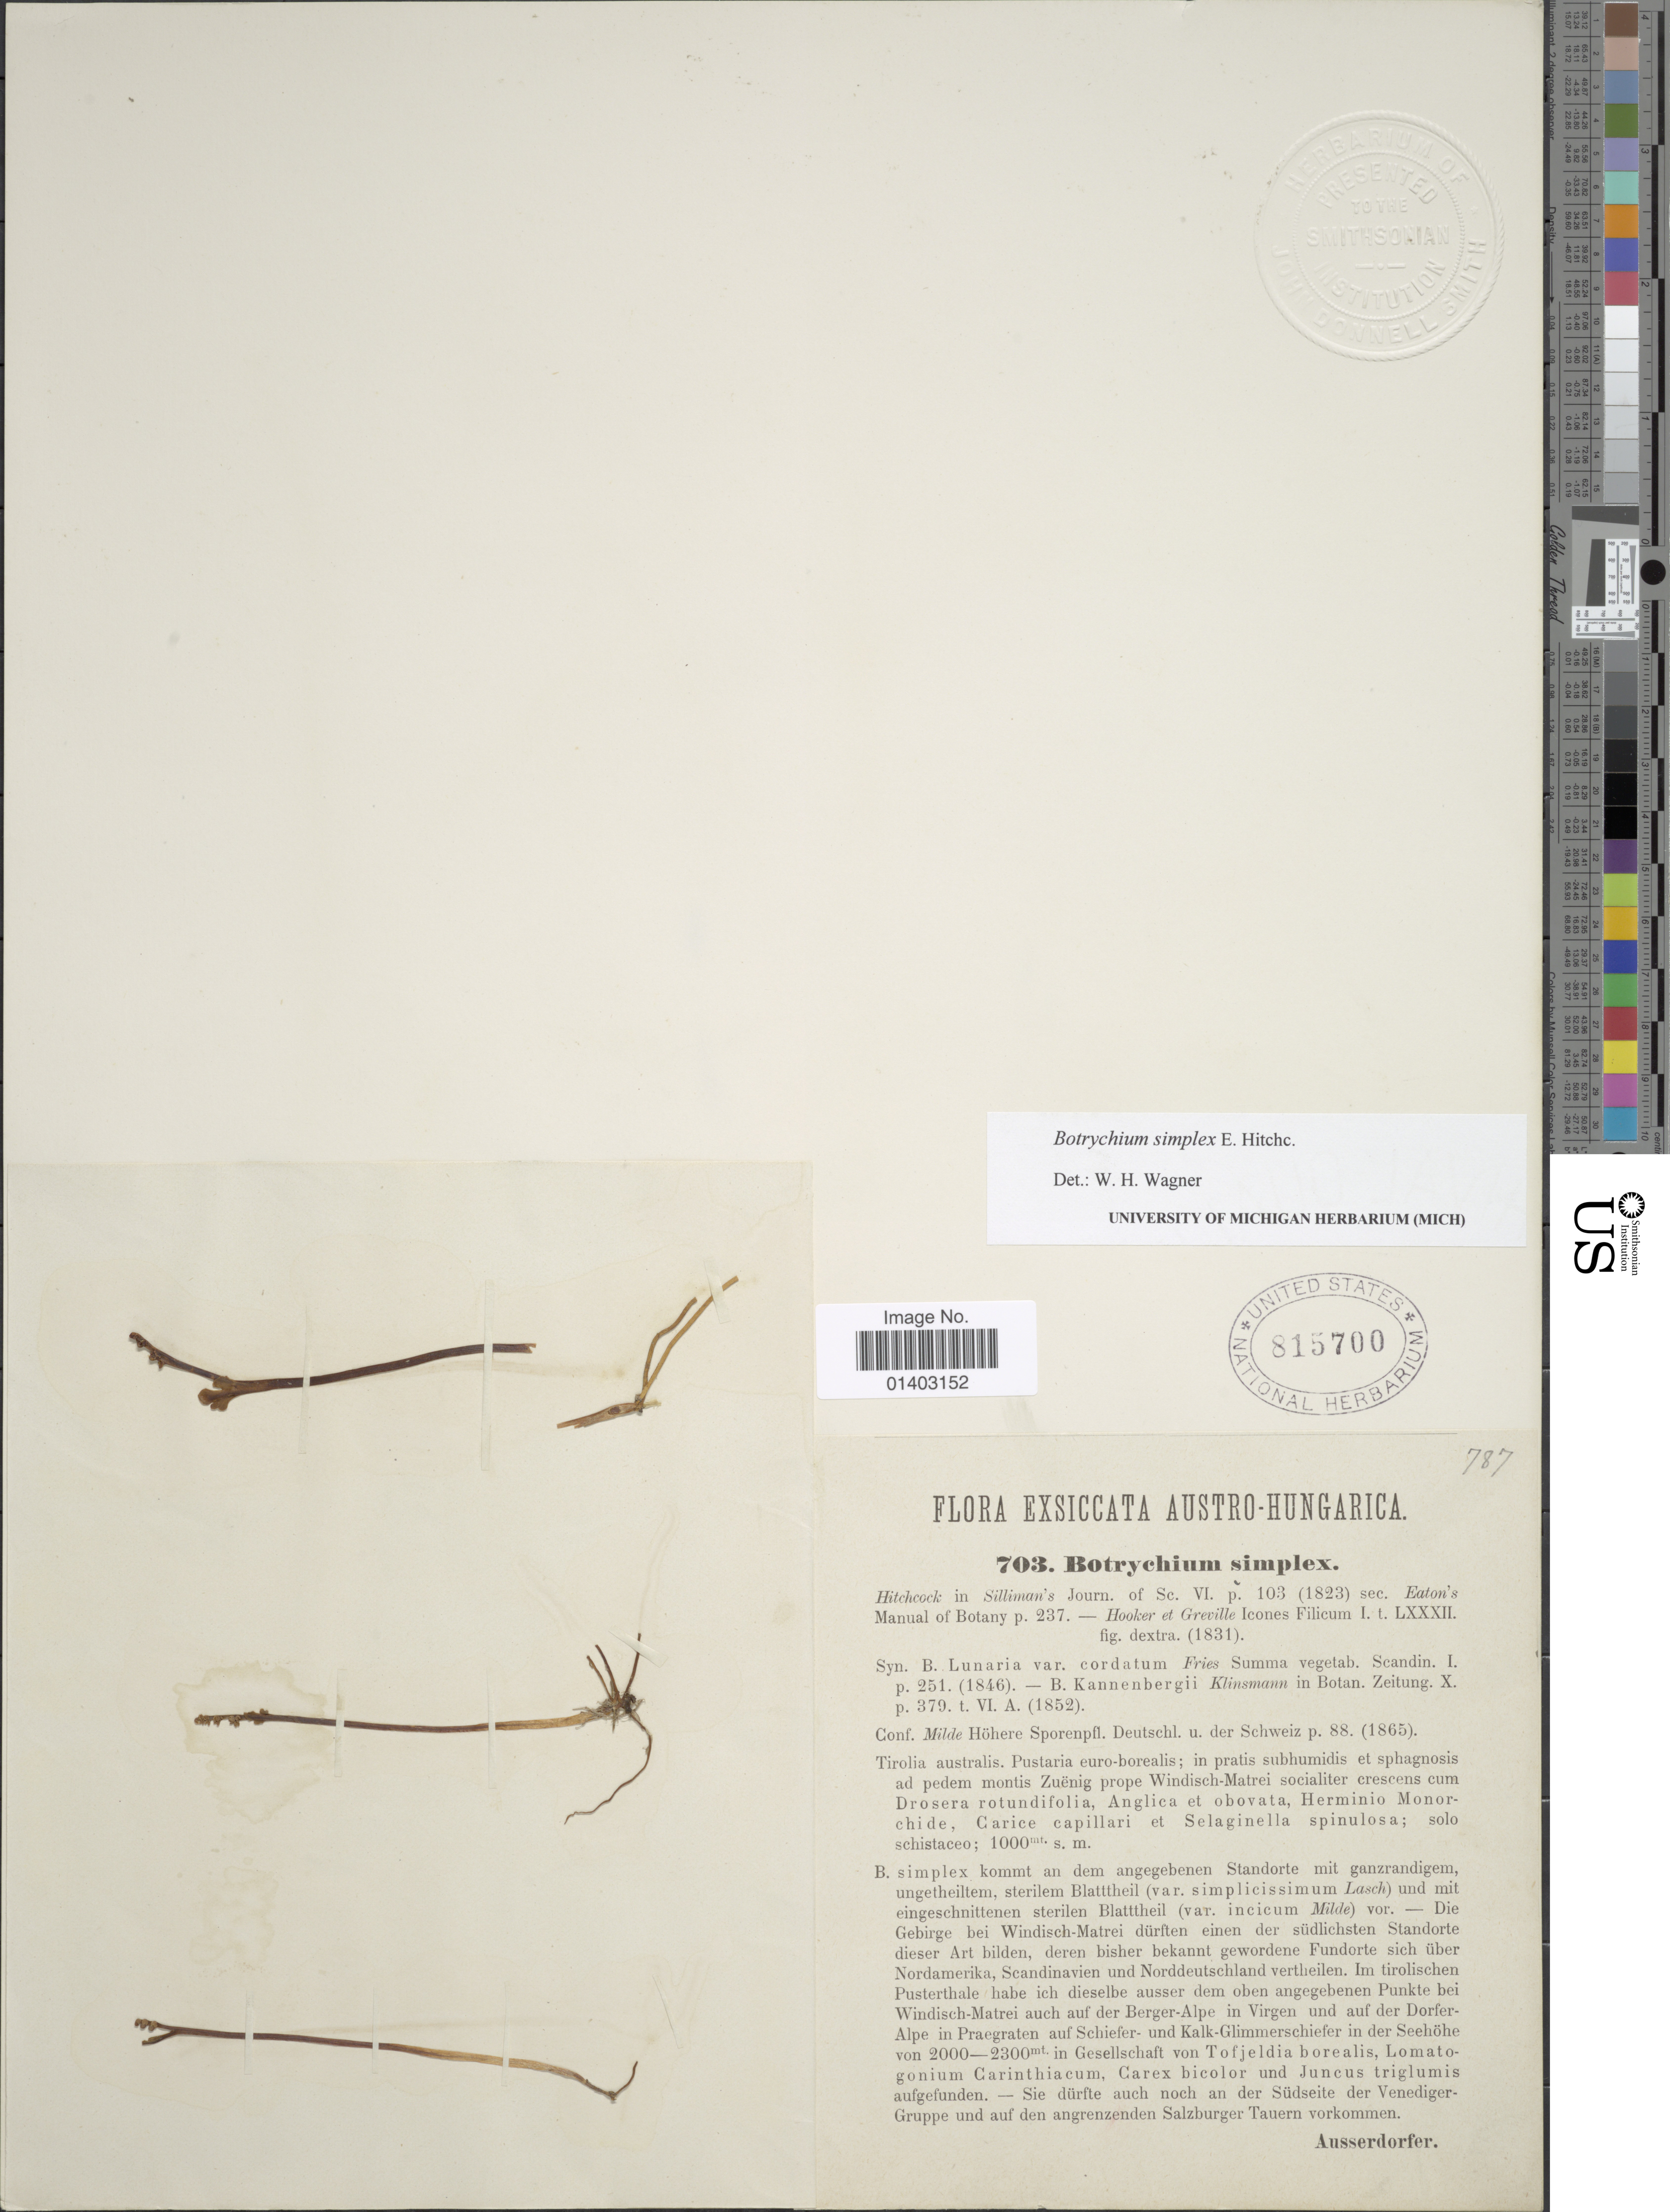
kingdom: Plantae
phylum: Tracheophyta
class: Polypodiopsida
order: Ophioglossales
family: Ophioglossaceae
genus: Botrychium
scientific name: Botrychium simplex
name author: E. Hitchc.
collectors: A. Ausserdorfer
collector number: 703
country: Austria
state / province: Tirol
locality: Tirolia australis. pasturia euro-borealis; in pratis subhumidis et sphagnosis ad pedem montis Zuënig prope Windisch-Matrei socialiter crescens cum Drosera rotundifolia, Anglica et obovata, Herminio Monorchide, carice caoillari et Selaginella spinulosa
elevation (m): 1000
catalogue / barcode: US 815700